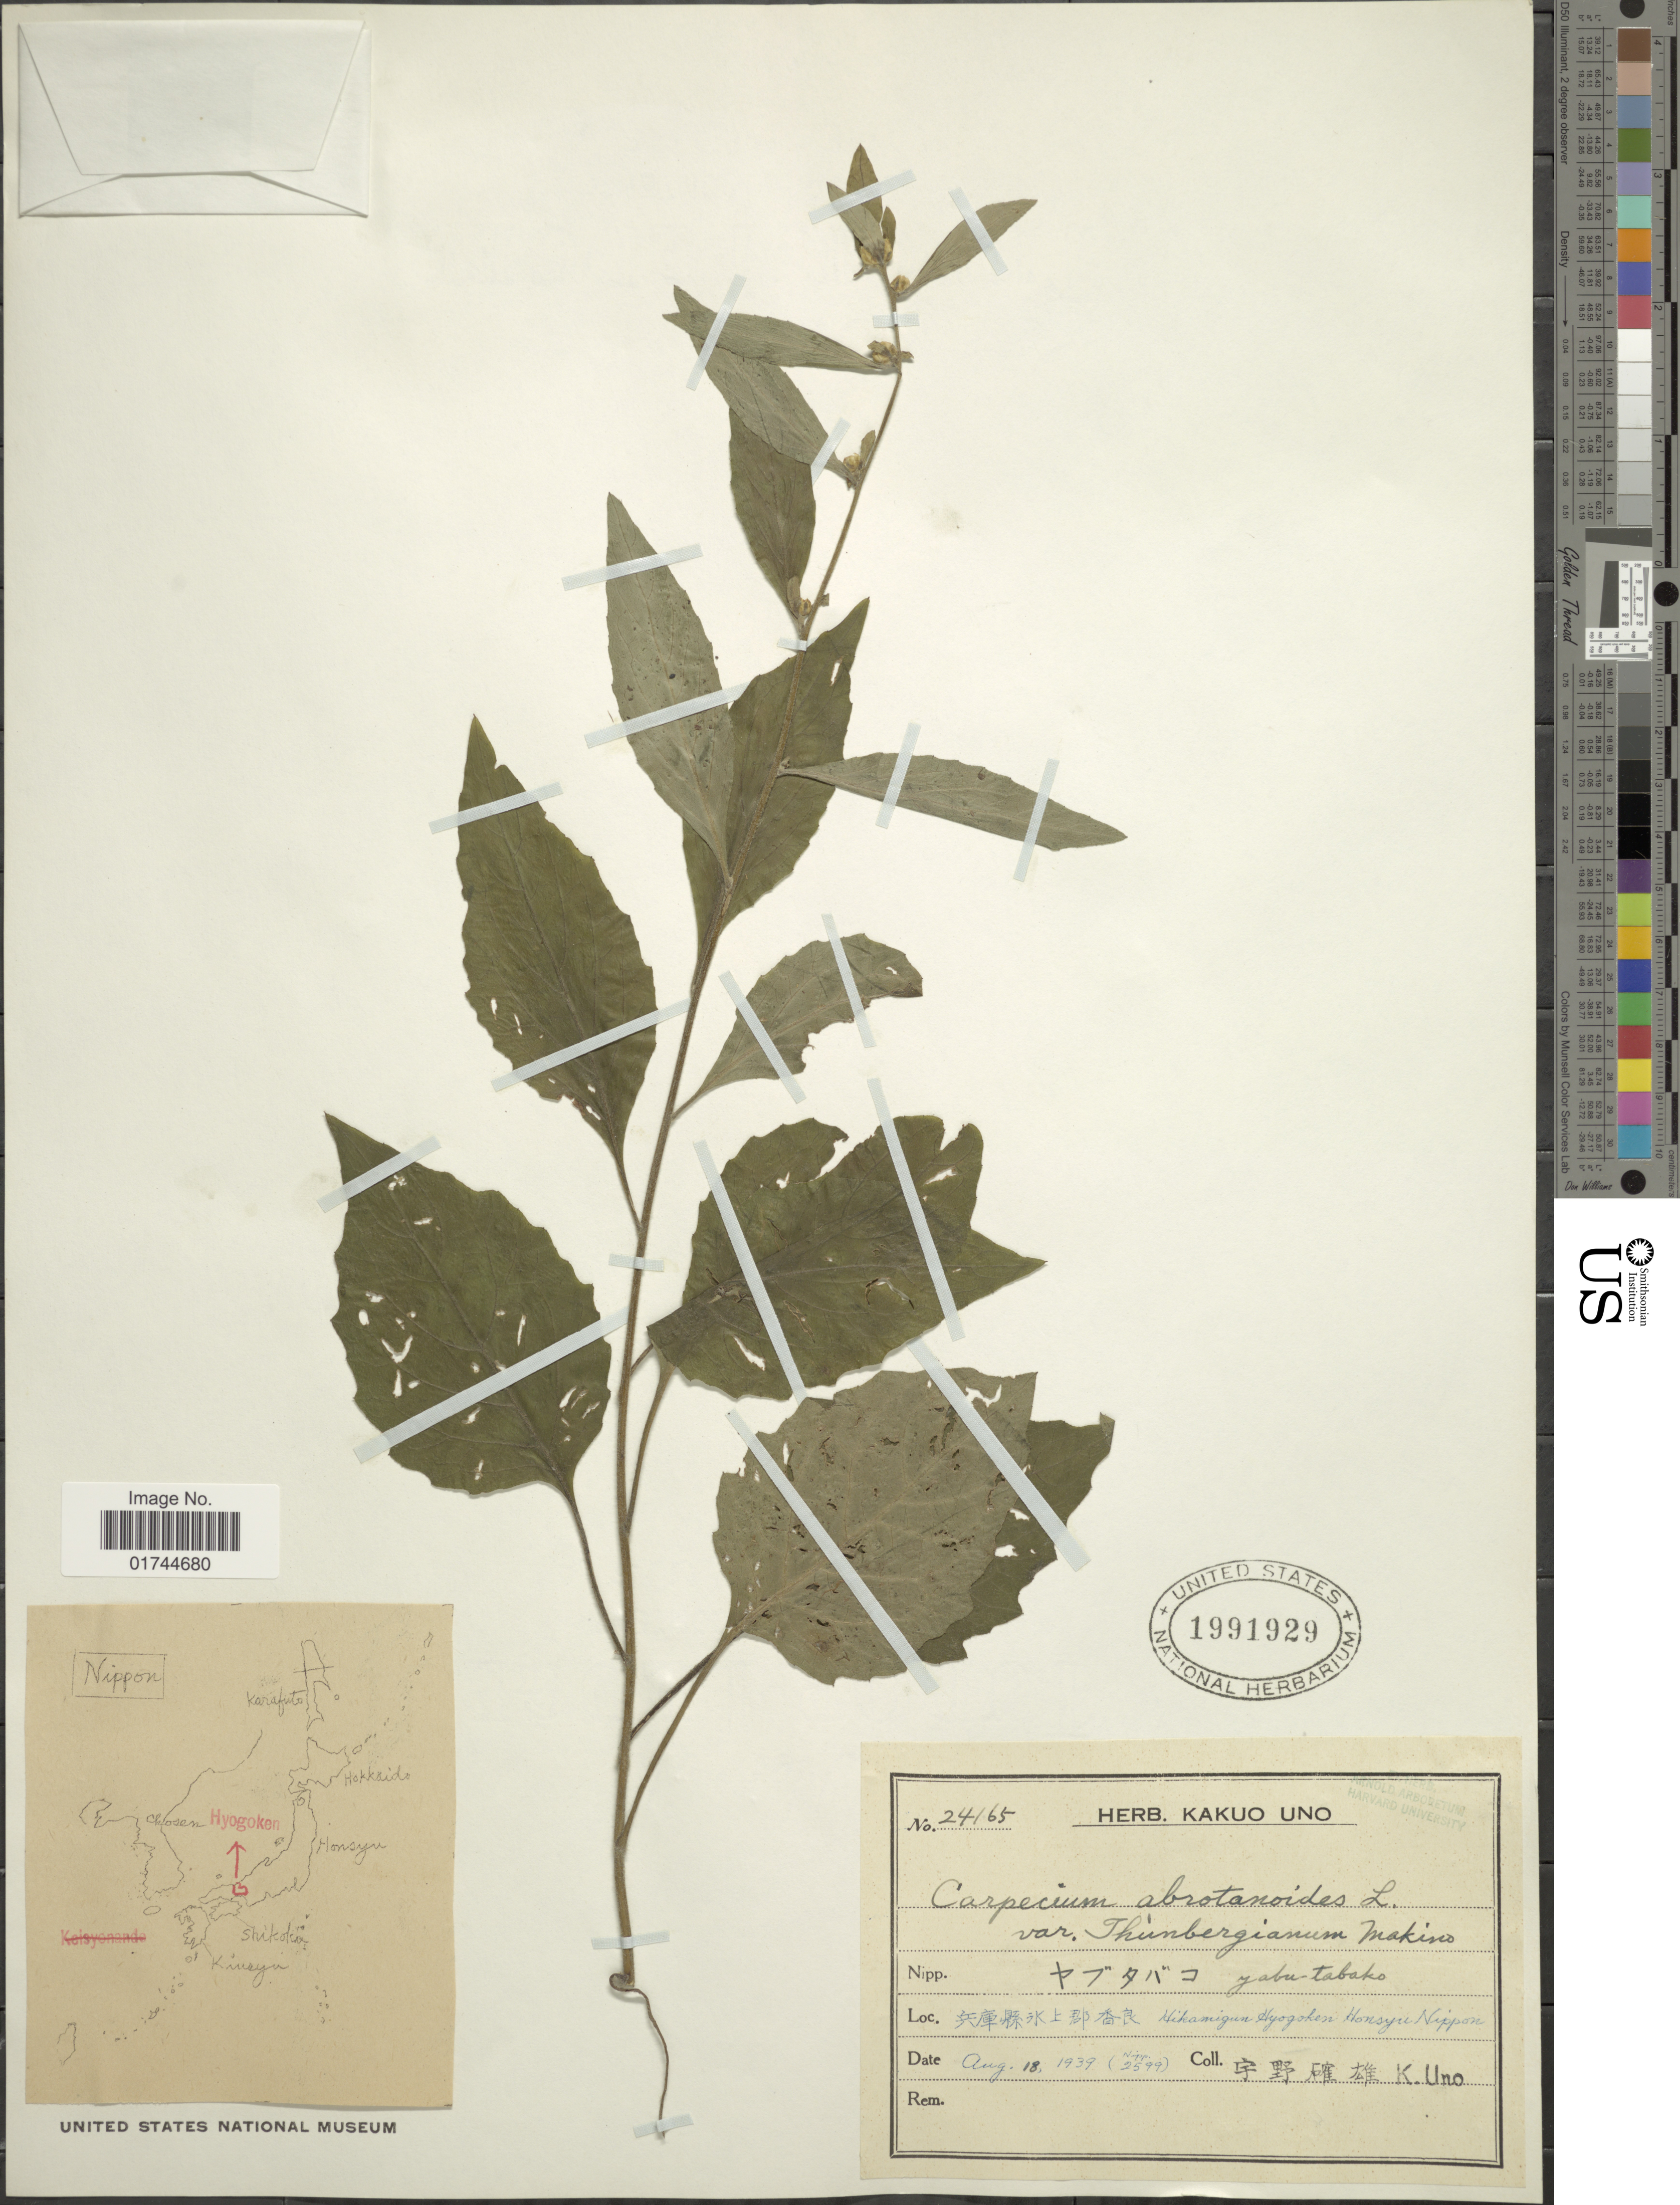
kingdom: Plantae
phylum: Tracheophyta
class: Magnoliopsida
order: Asterales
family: Asteraceae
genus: Carpesium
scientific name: Carpesium abrotanoides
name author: L.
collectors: K. Uno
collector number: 24165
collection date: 1939-08-18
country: Japan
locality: Hikamigun Hyogoken Honsyu Nippon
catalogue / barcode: US 199192